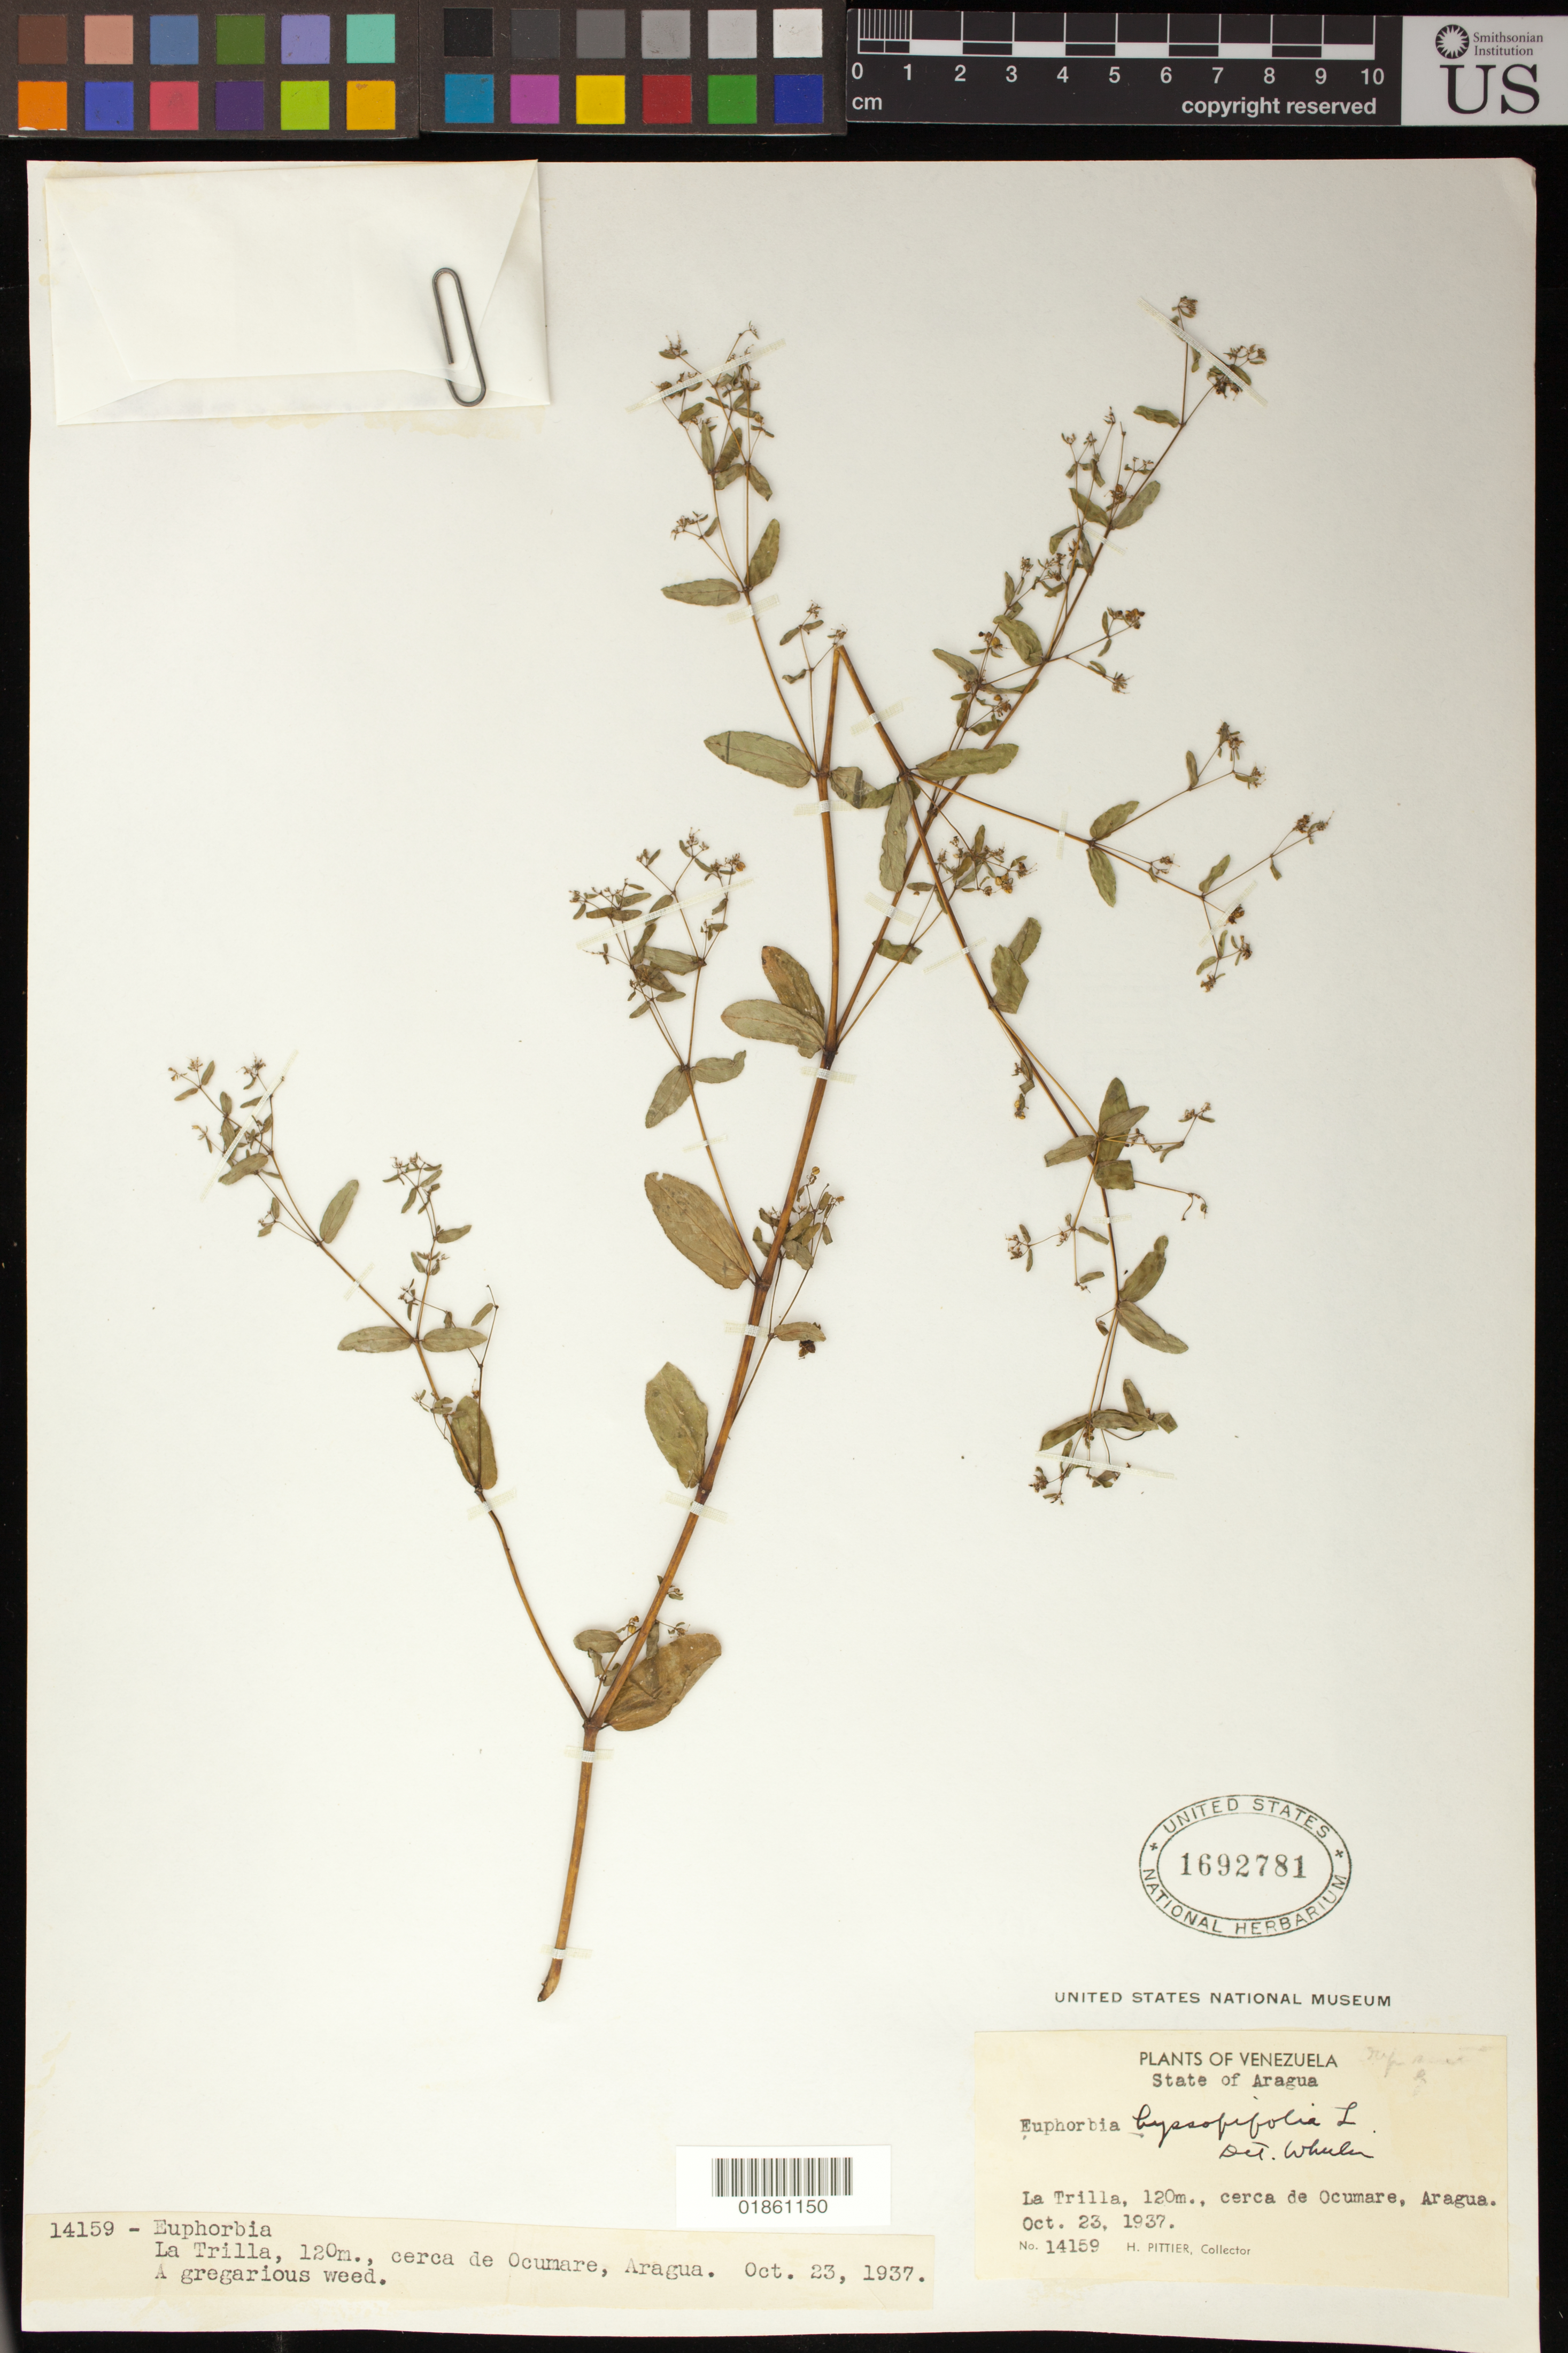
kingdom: Plantae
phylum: Tracheophyta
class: Magnoliopsida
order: Malpighiales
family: Euphorbiaceae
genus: Euphorbia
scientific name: Euphorbia hyssopifolia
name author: L.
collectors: H. F. Pittier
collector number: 14159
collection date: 1937-10-23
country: Venezuela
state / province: Aragua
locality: La Trilla, 120m., cerca de Ocumare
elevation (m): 120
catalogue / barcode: US 1692781